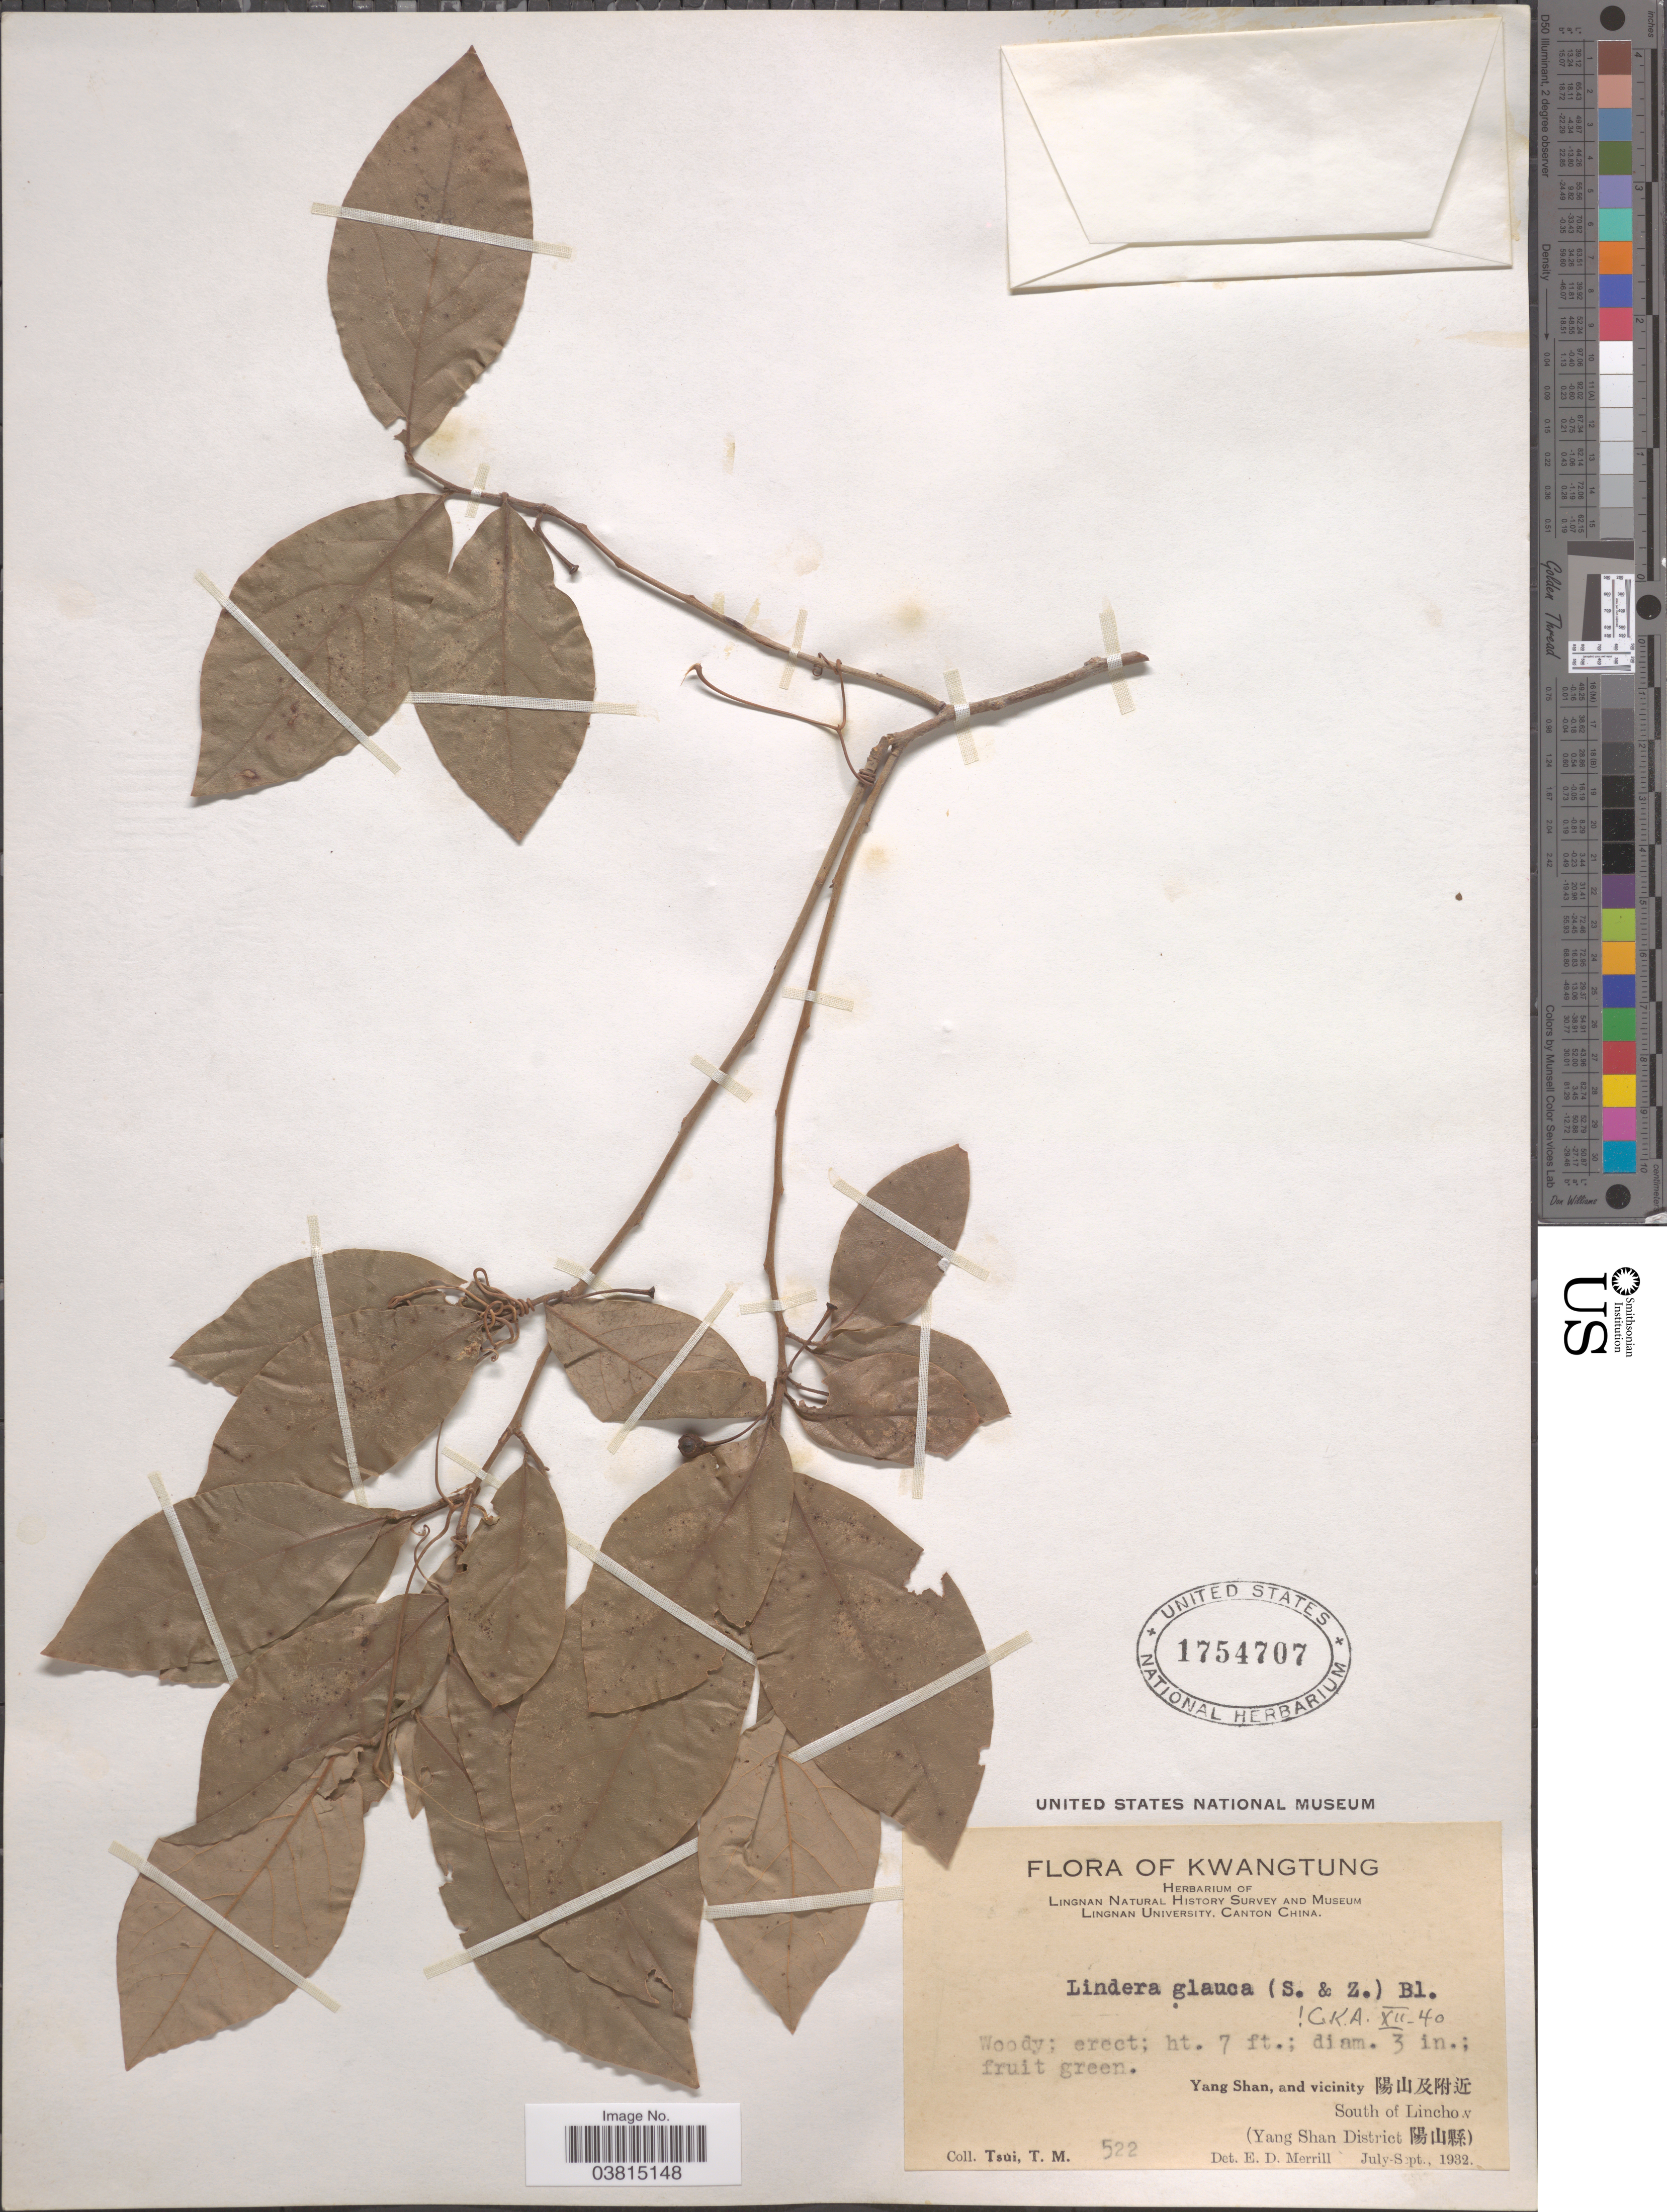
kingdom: Plantae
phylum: Tracheophyta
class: Magnoliopsida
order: Laurales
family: Lauraceae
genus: Lindera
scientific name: Lindera glauca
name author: (Siebold & Zucc.) Blume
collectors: T. Tsui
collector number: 522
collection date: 1932-07/1932-09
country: China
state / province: Guangdong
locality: Kwangtung. Yang Shan, and vicinity X. South of Lincho n (Yang Shan District X).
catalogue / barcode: US 1754707